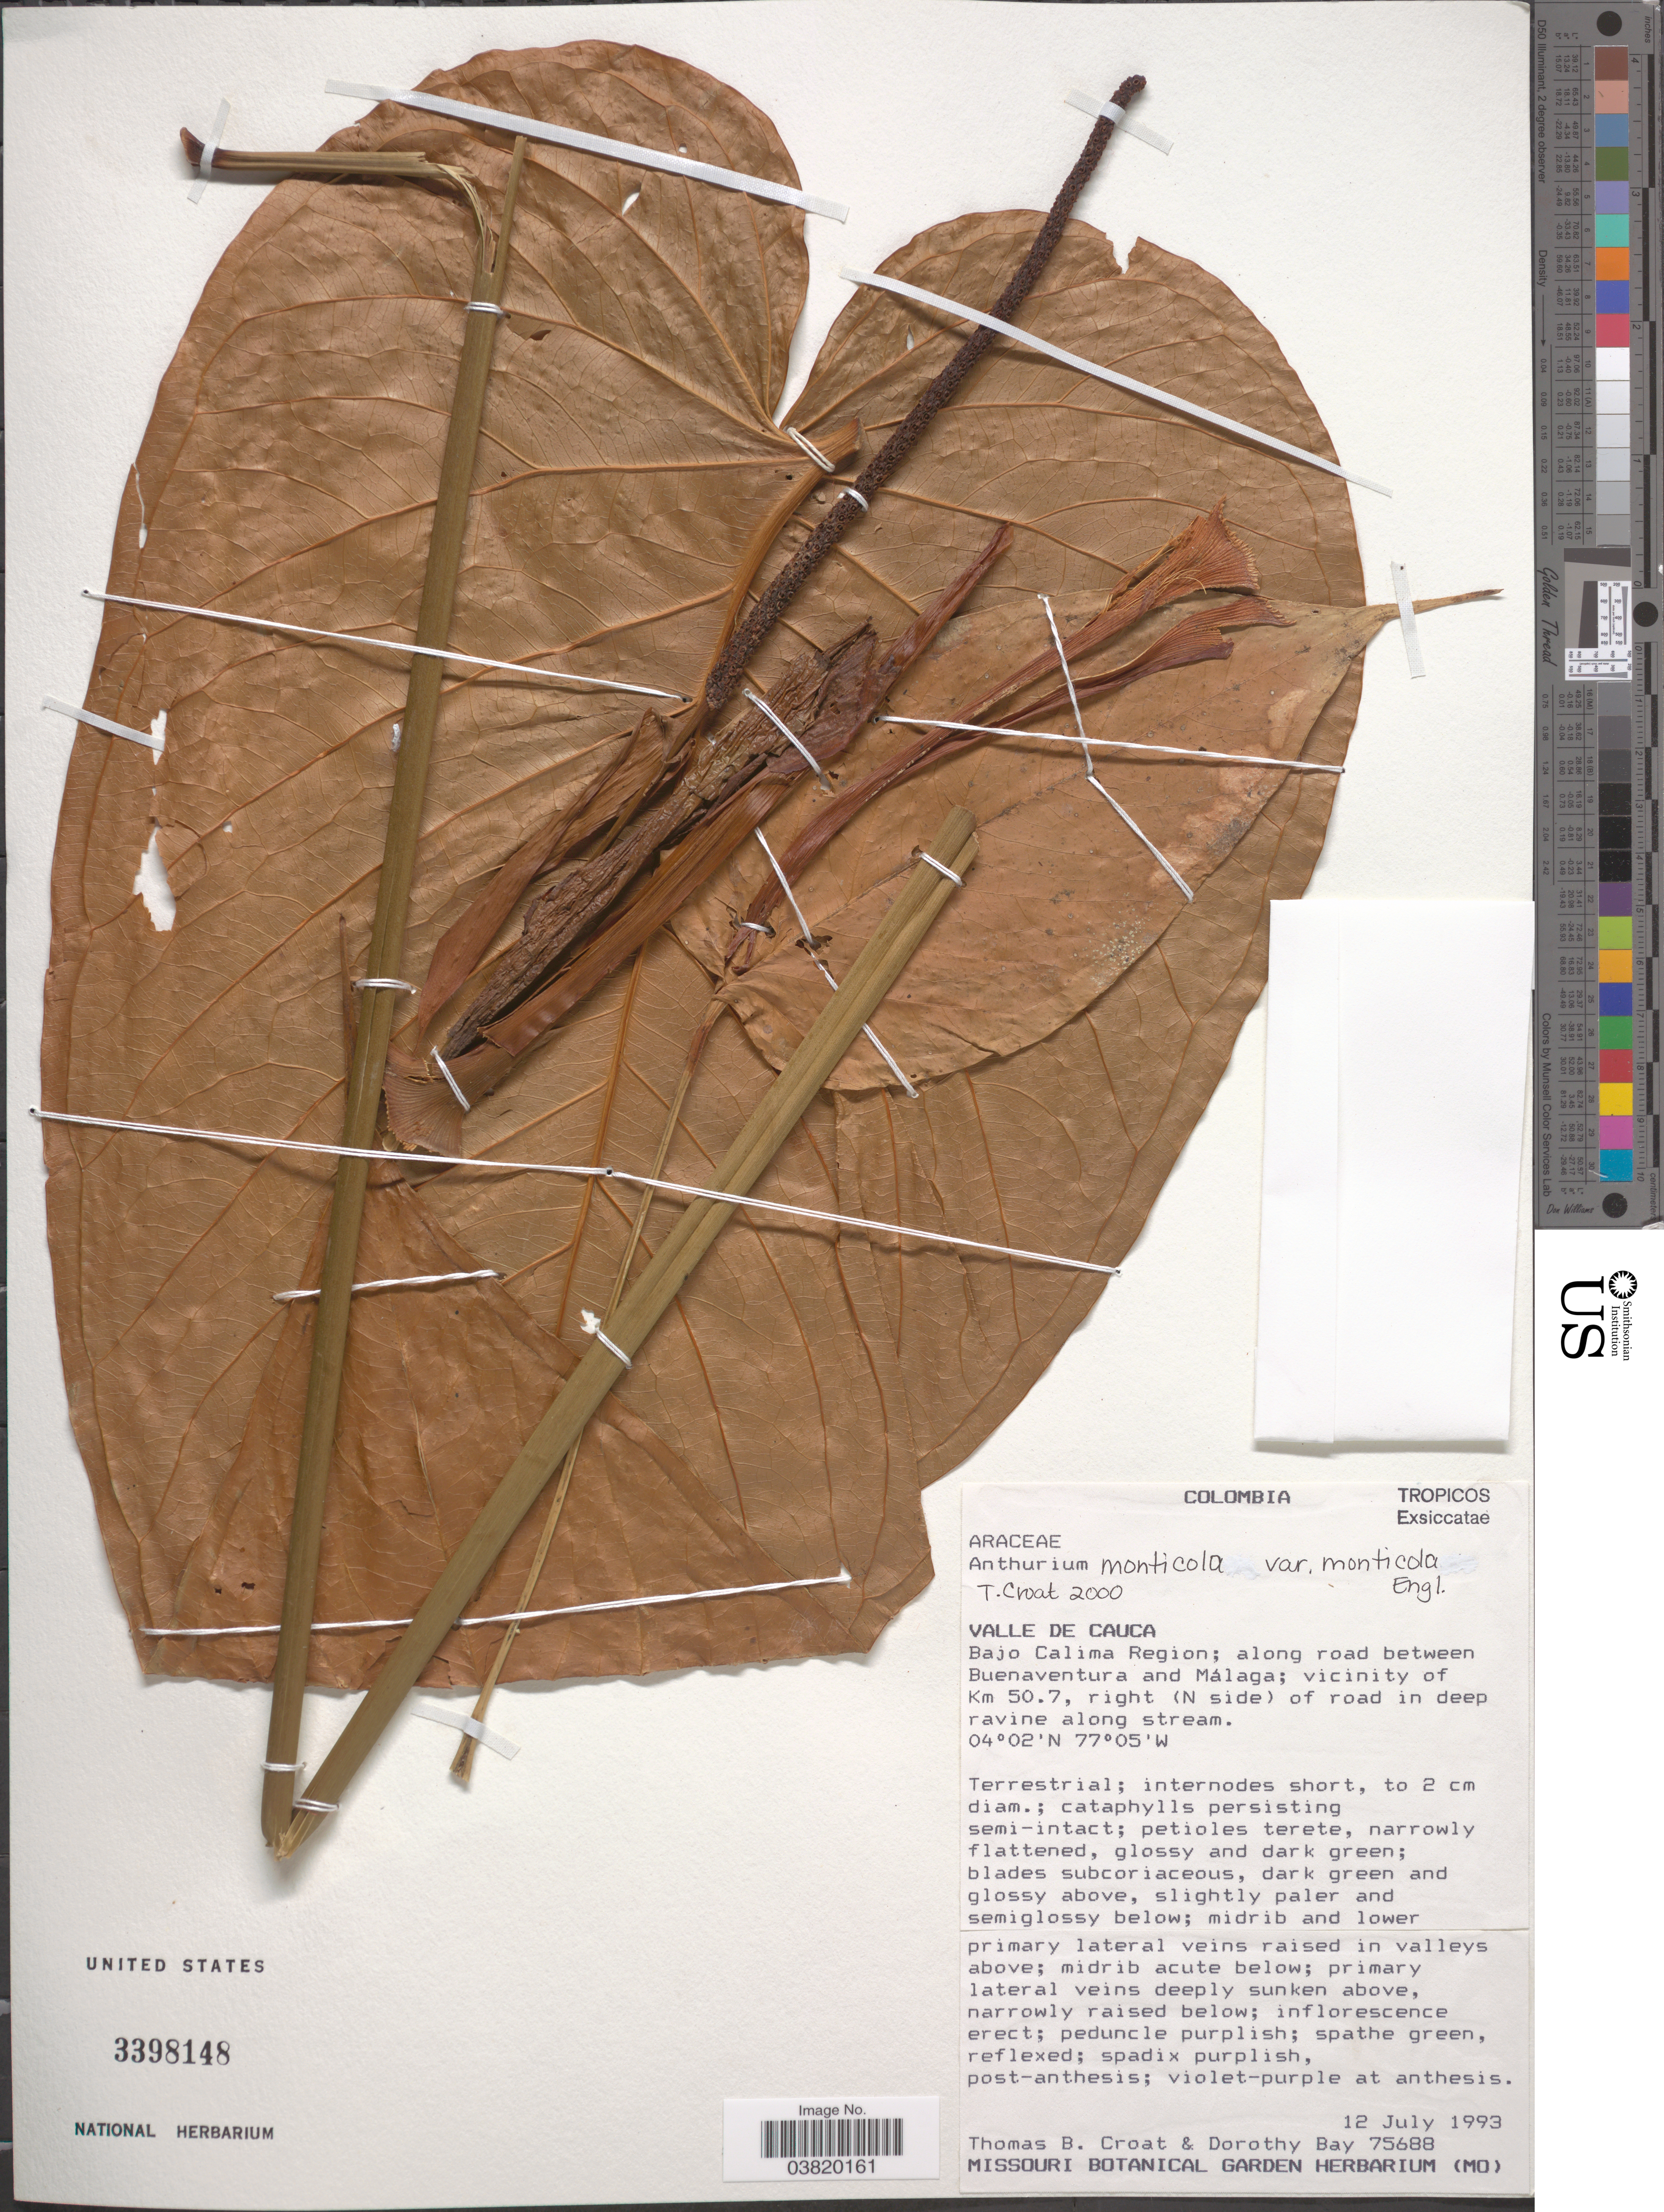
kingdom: Plantae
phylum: Tracheophyta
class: Liliopsida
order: Alismatales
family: Araceae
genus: Anthurium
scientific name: Anthurium monticola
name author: Engl.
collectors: T. B. Croat & D. C. Bay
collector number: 75688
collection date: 1993-07-12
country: Colombia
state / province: Valle del Cauca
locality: Bajo Calima Region; along road between Buenaventura and Málaga; vicinity of Km 50.7, right (N side) of road in deep ravine along stream.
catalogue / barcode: US 3398148